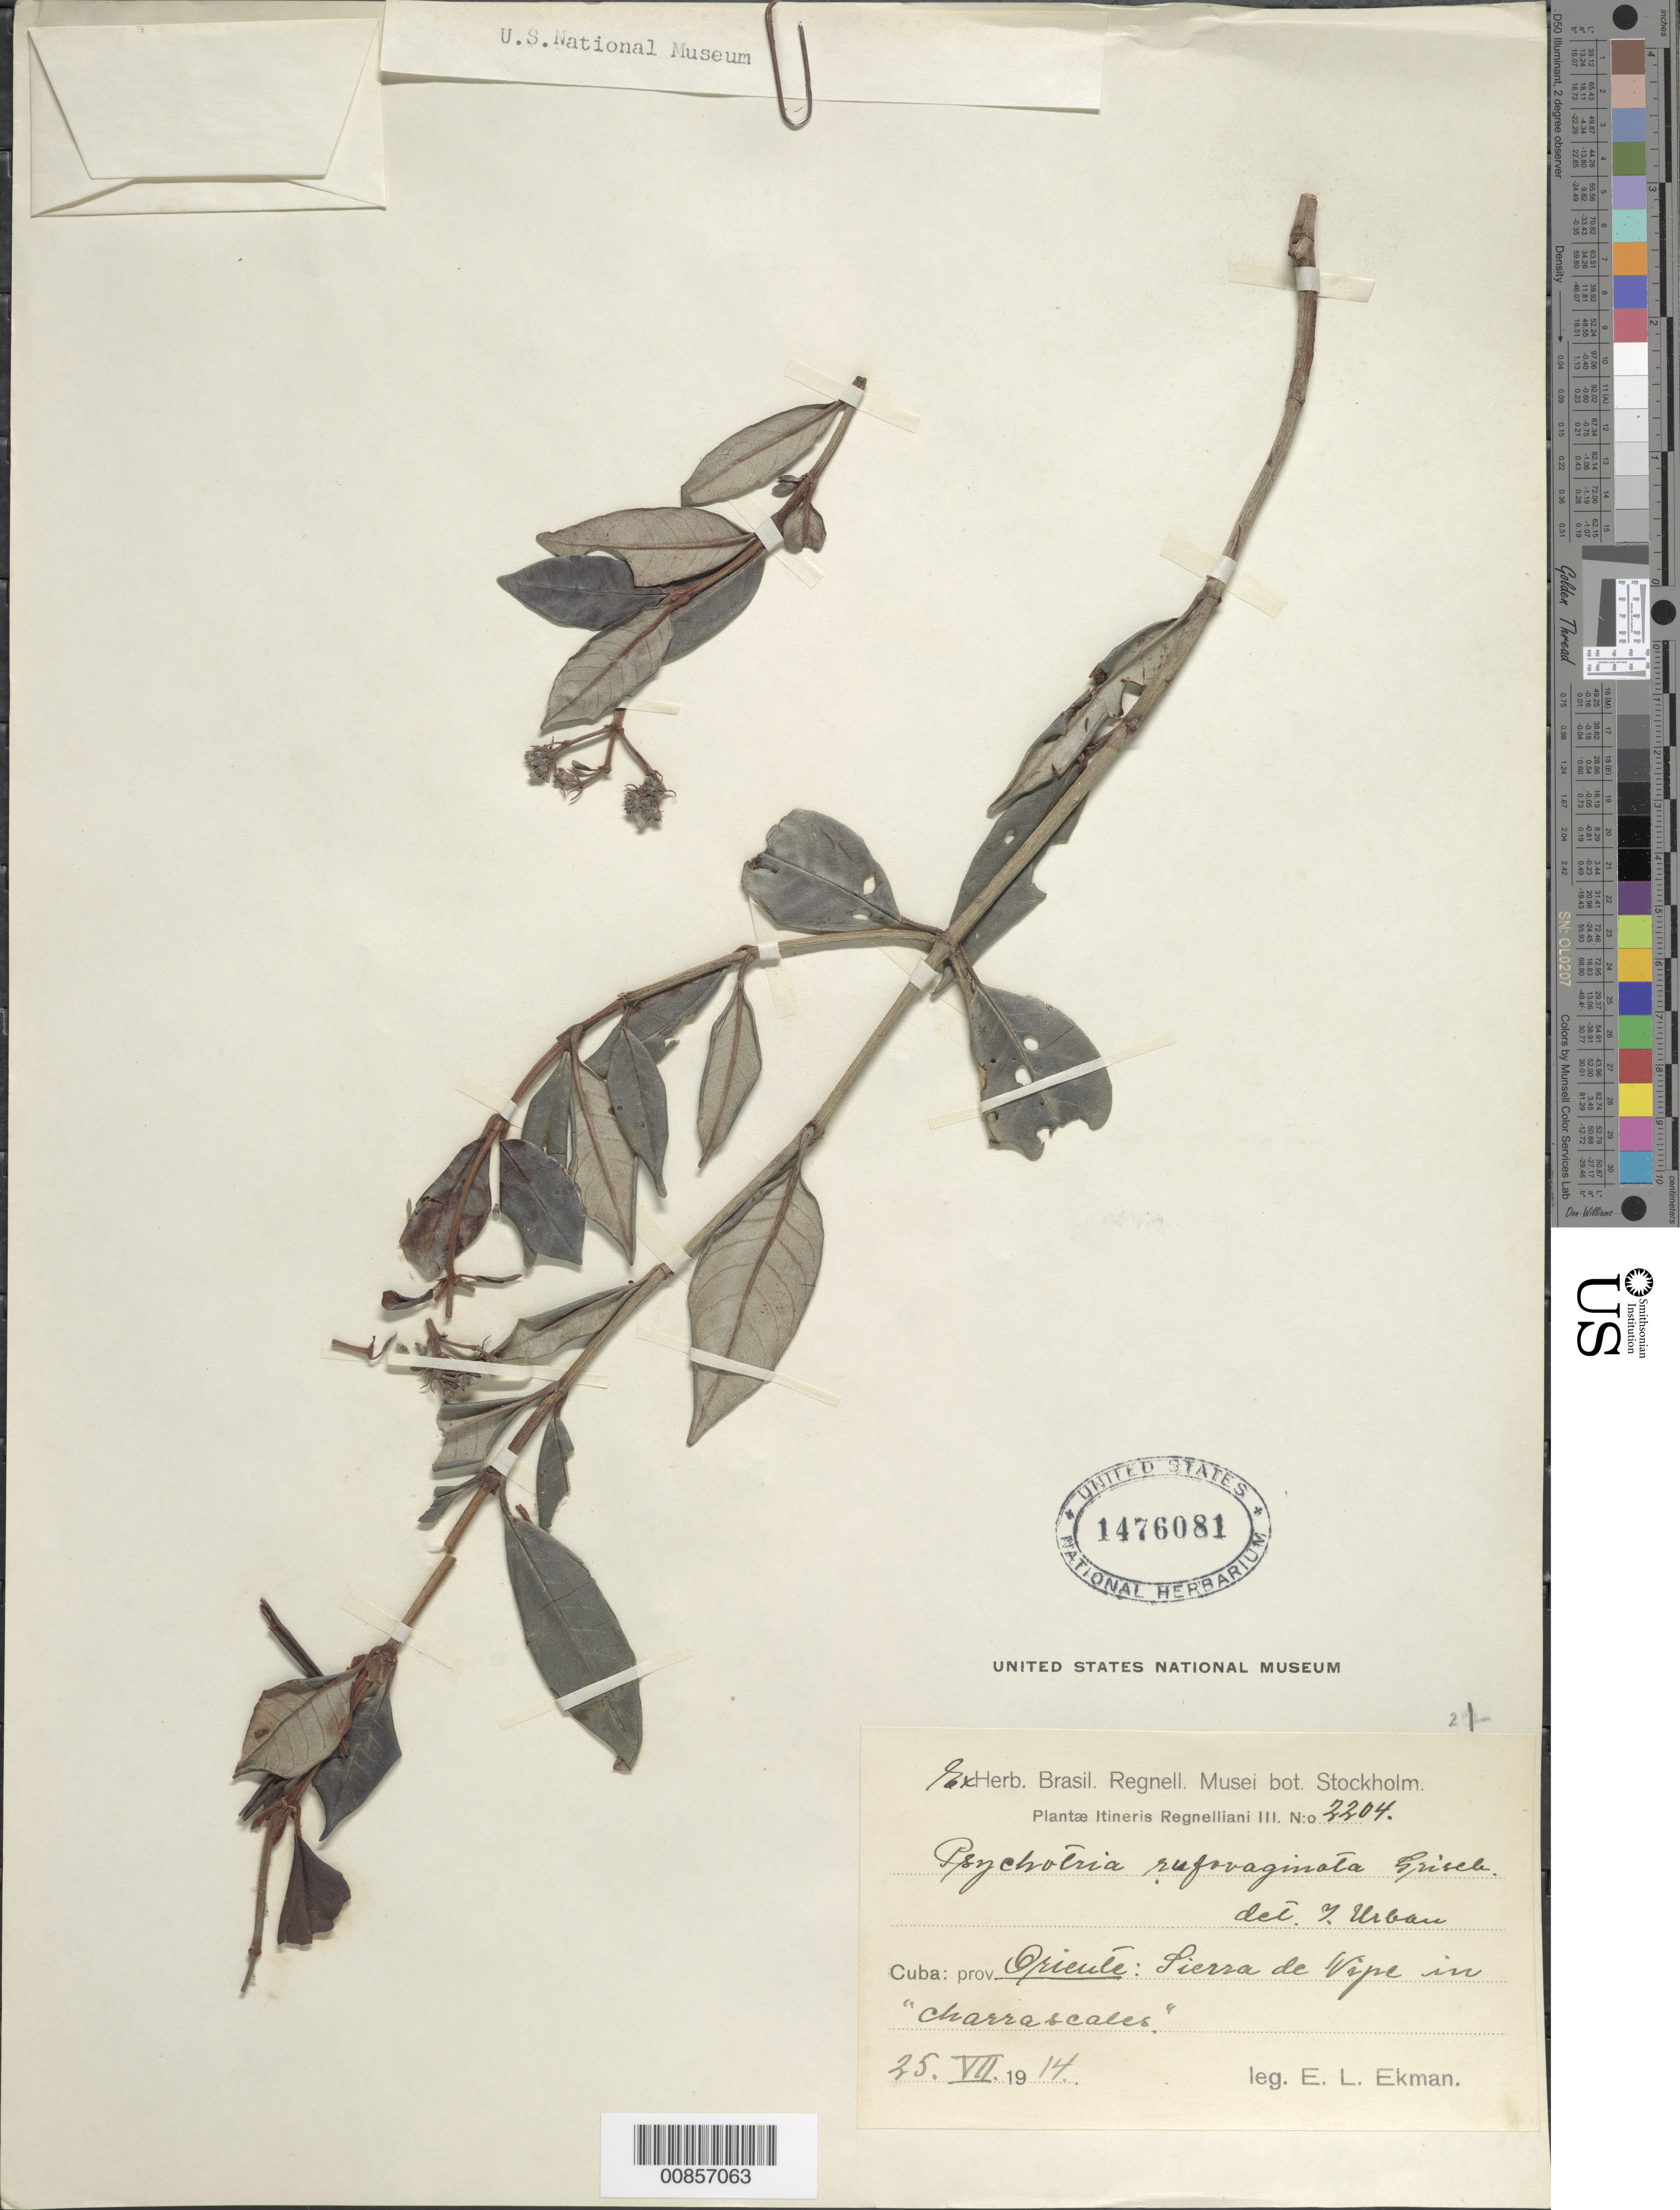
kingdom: Plantae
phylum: Tracheophyta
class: Magnoliopsida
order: Gentianales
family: Rubiaceae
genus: Psychotria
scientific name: Psychotria rufovaginata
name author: Griseb.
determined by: Urban, Ignatz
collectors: E. L. Ekman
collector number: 2204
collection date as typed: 25 Jul 1914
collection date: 1914-07-25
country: Cuba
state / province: Oriente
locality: Sierra de Nipe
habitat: In "charrascales"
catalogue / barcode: US 1476081